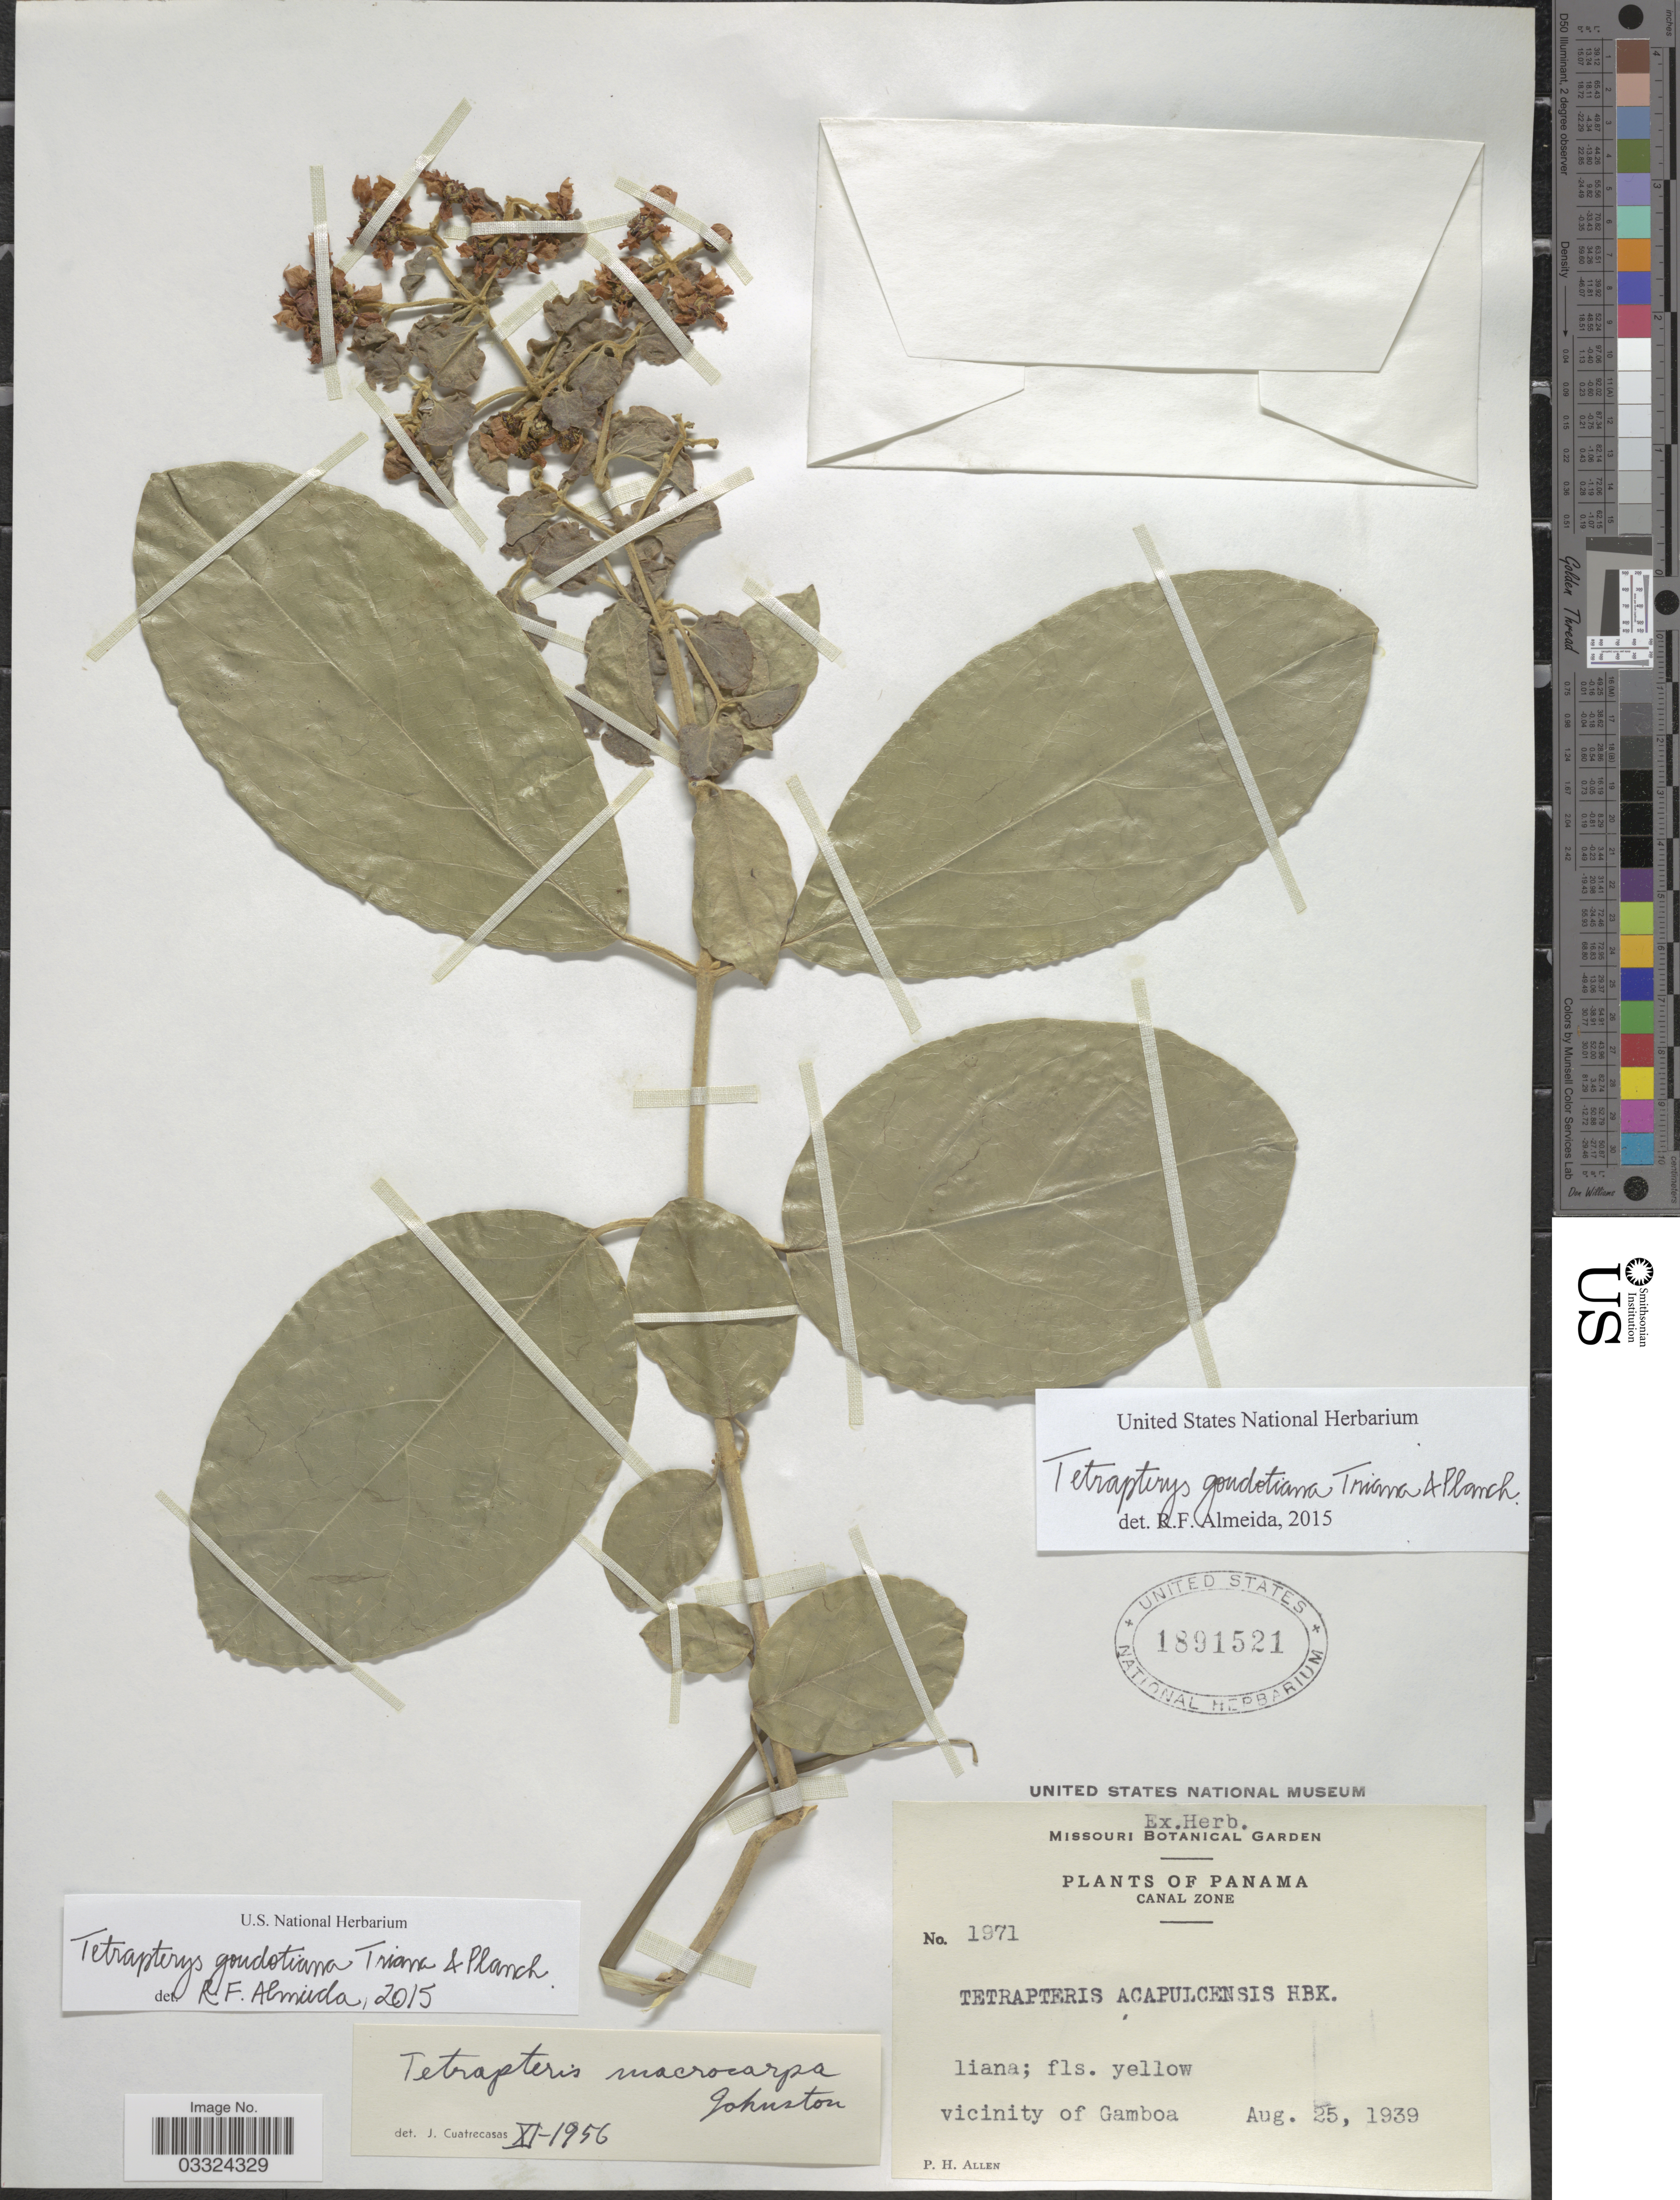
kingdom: Plantae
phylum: Tracheophyta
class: Magnoliopsida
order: Malpighiales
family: Malpighiaceae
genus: Tetrapterys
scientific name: Tetrapterys goudotiana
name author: Triana & Planch.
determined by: De Almeida, R. F., (HUEFS), Universidade Estadual de Feira de Santana (BRAZIL)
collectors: P. H. Allen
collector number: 1971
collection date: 1939-08-25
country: Panama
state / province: Colón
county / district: Canal Zone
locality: Canal Zone. Vicinity of Gamboa.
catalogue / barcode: US 1891521